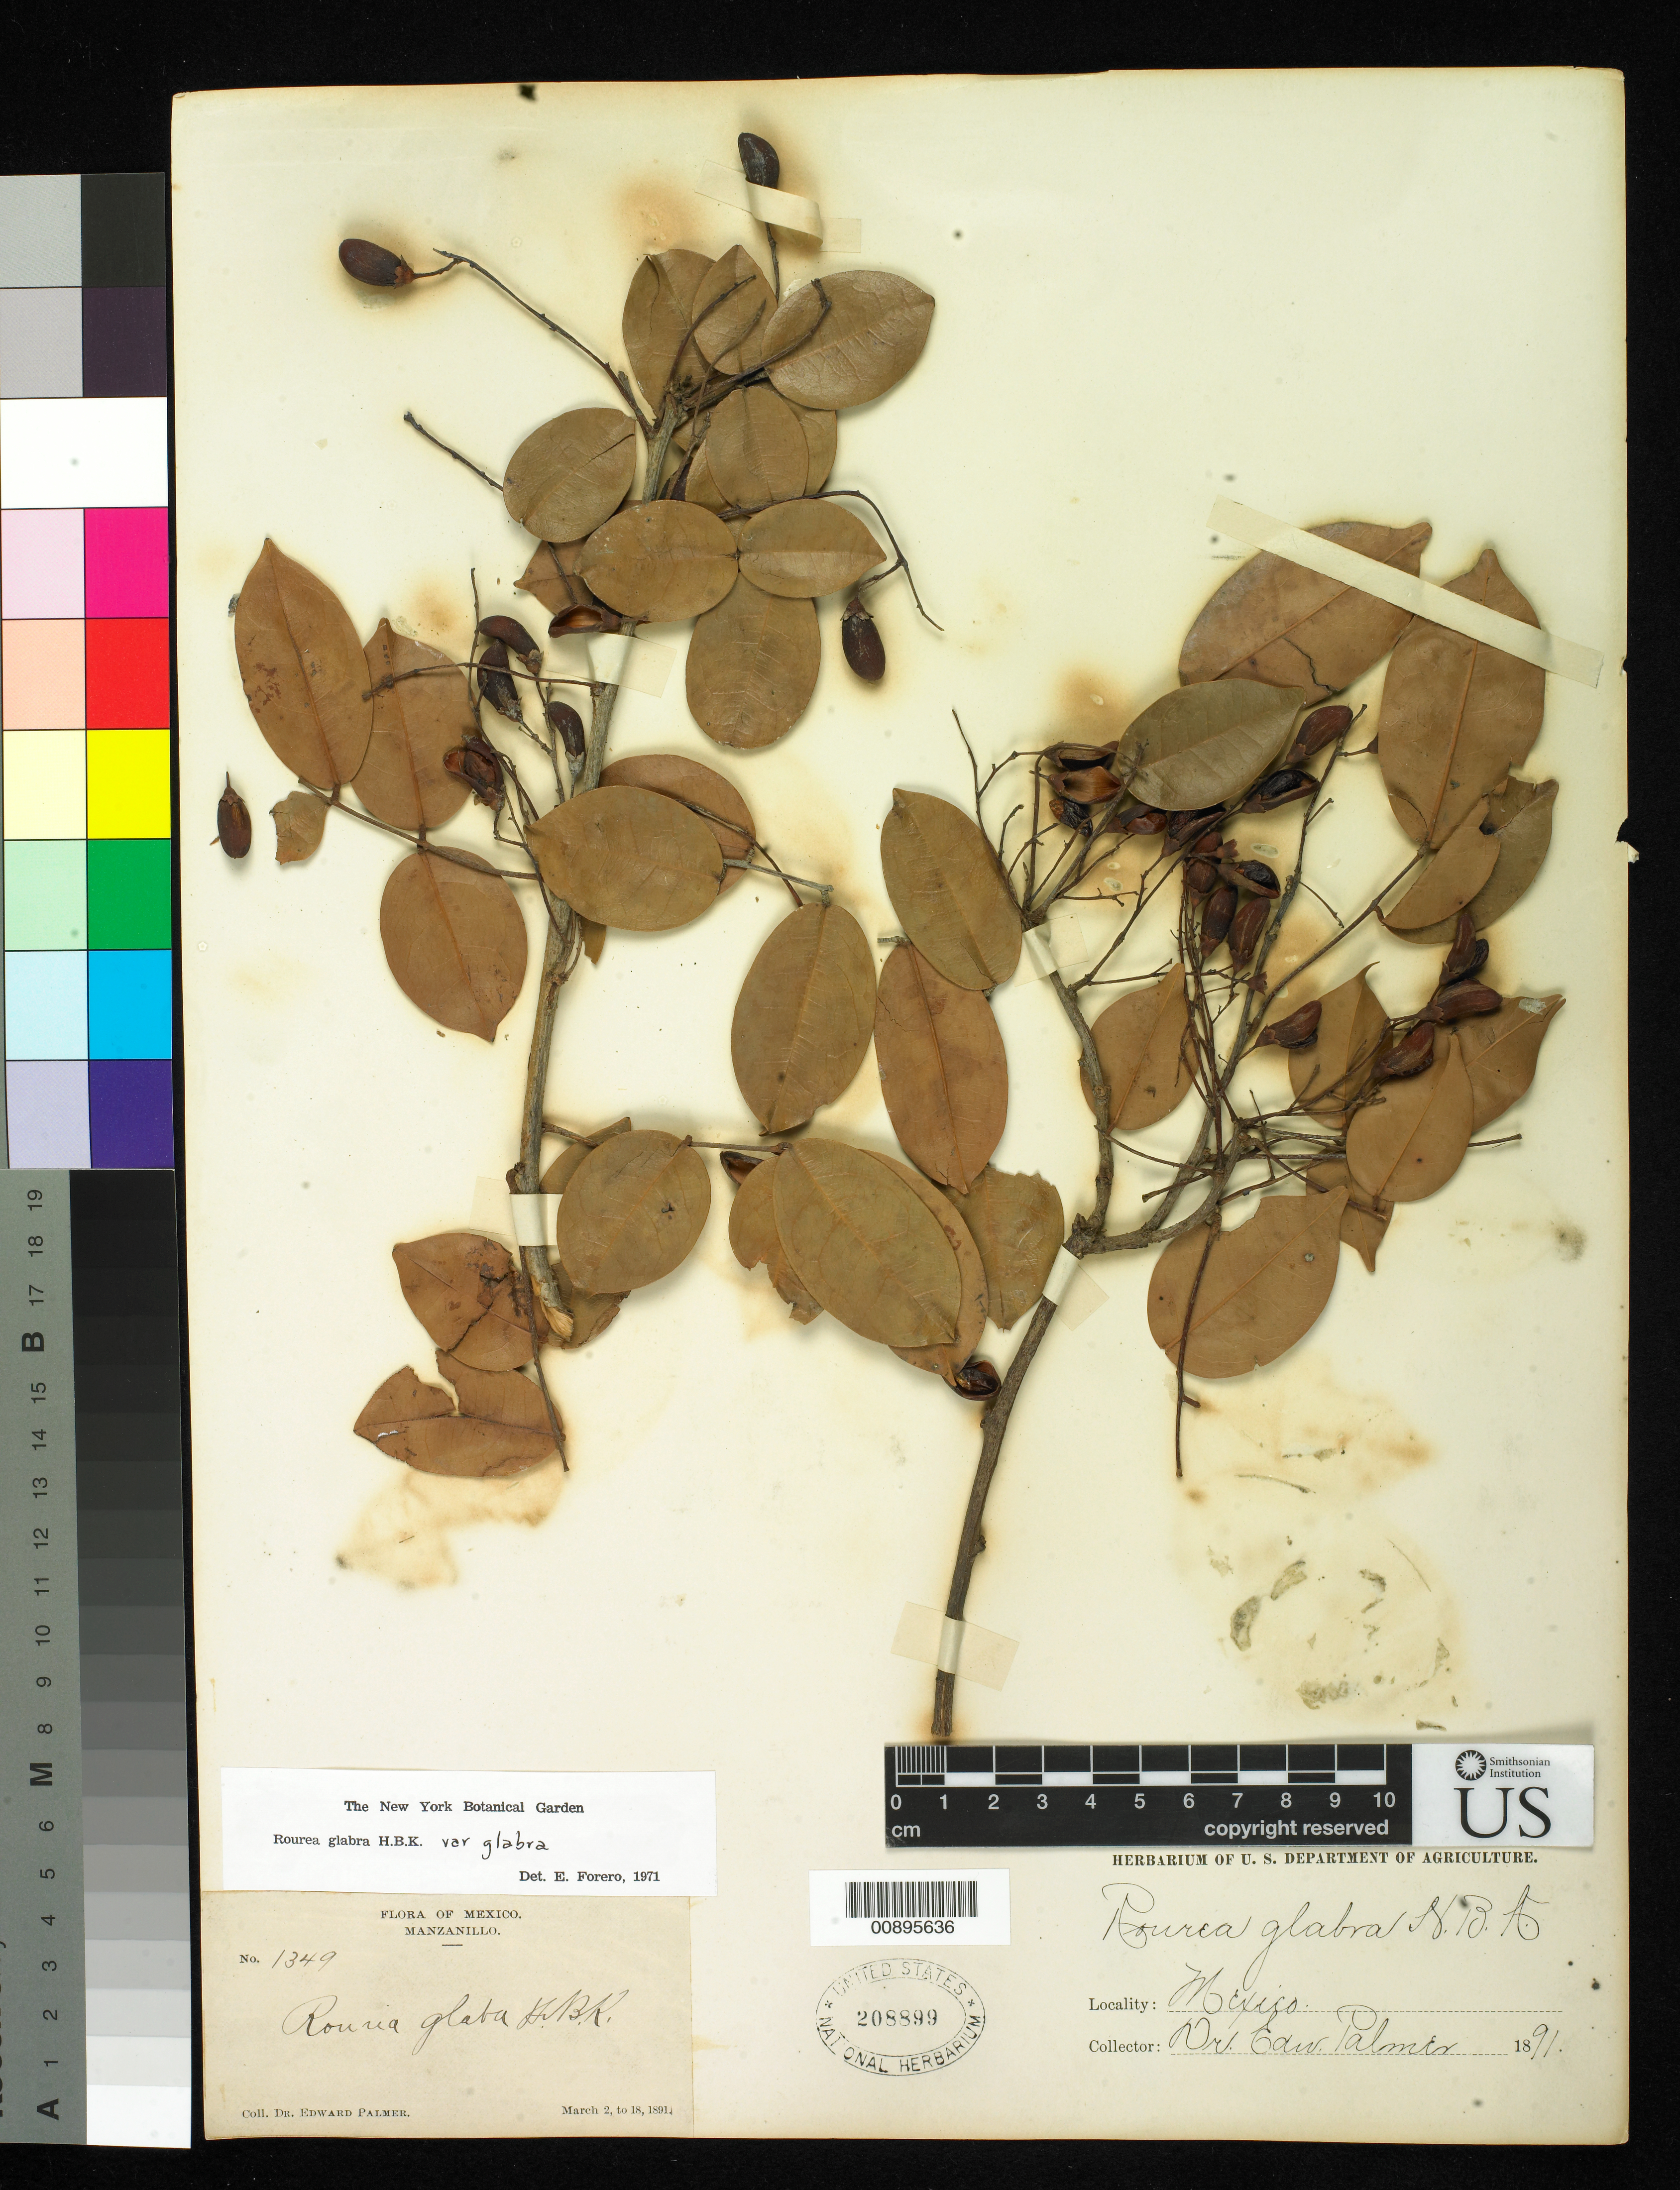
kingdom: Plantae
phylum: Tracheophyta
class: Magnoliopsida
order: Oxalidales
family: Connaraceae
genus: Rourea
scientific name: Rourea glabra var. glabra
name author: Kunth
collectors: E. Palmer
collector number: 1349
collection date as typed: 02 Mar 1891 to 18 Mar 1891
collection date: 1891-03-02/1891-03-18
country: Mexico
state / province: Colima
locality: Manzanillo, Colima.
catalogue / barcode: US 208899